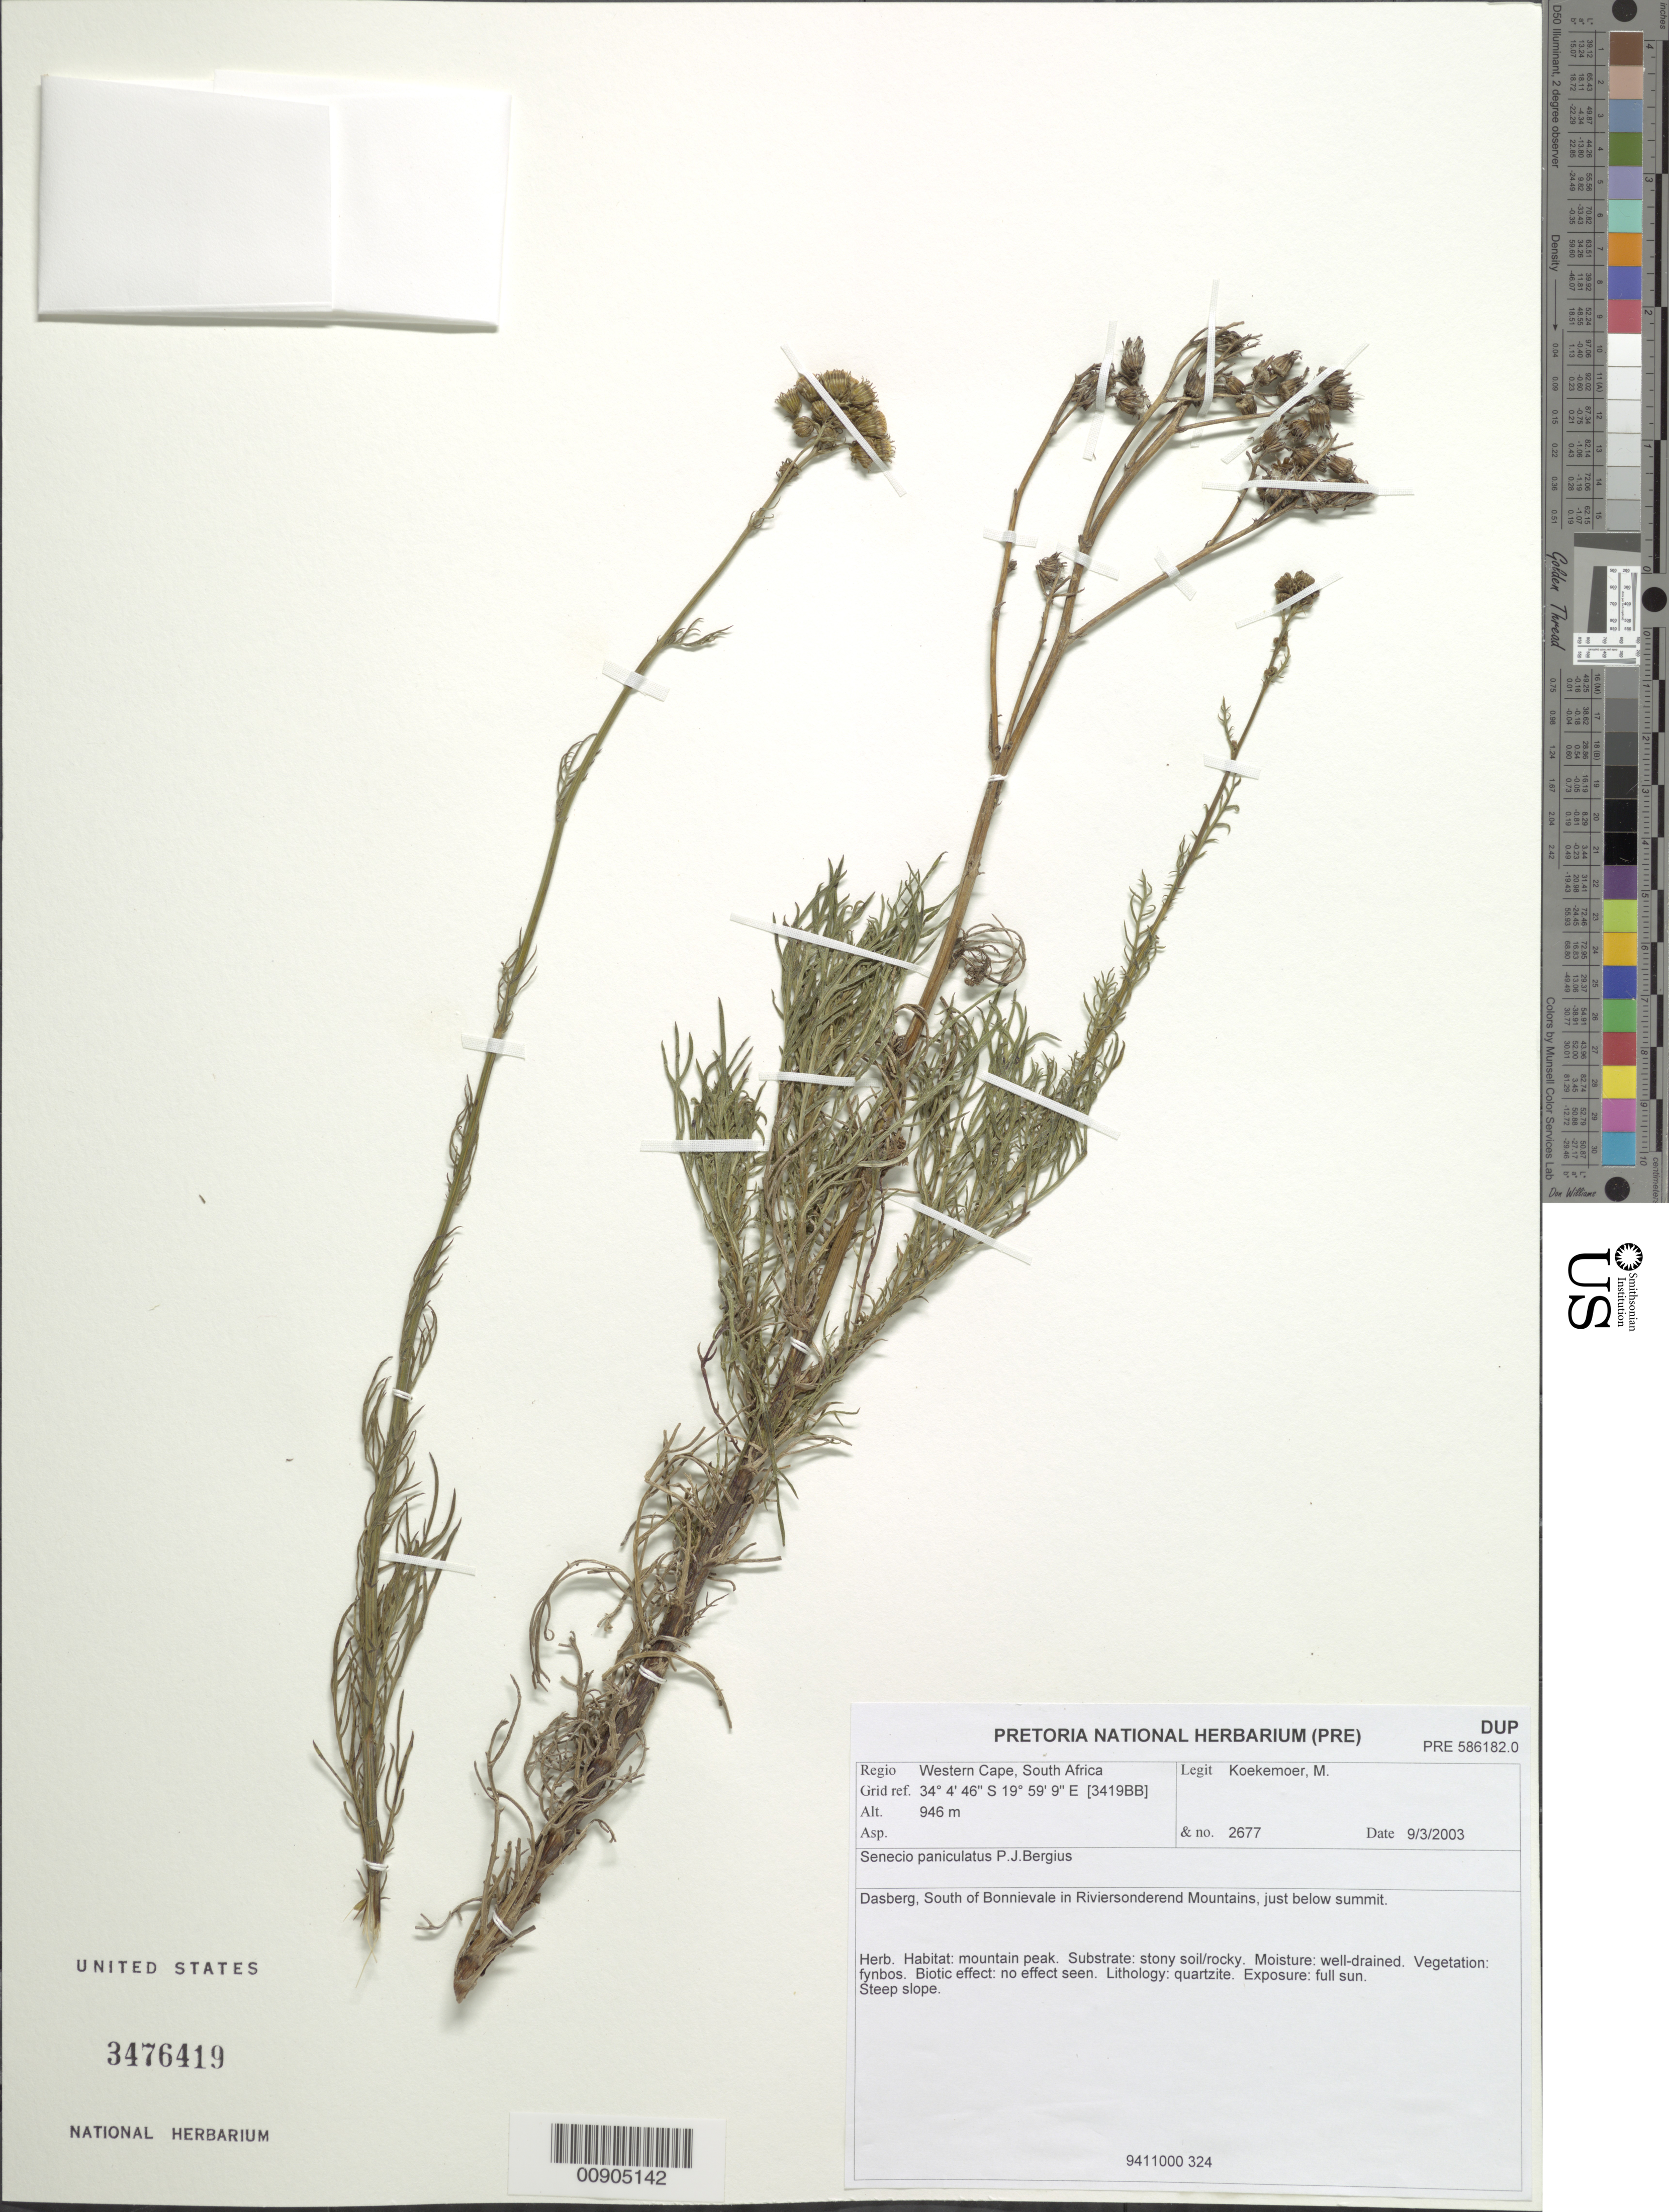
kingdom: Plantae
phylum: Tracheophyta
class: Magnoliopsida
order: Asterales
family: Asteraceae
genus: Senecio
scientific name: Senecio paniculatus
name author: P.J. Bergius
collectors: M. Koekemoer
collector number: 2677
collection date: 2003-03-09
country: South Africa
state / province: Western Cape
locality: Dasberg, S of Bonnievale, Riviersonderend Mountains, just below summit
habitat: Mountain peak, stony soil/rocky, well-drained, fynbos, quartzite, full sun, steep slope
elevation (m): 946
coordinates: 34 04 46 S, 19 59 9 E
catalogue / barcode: US 3476419